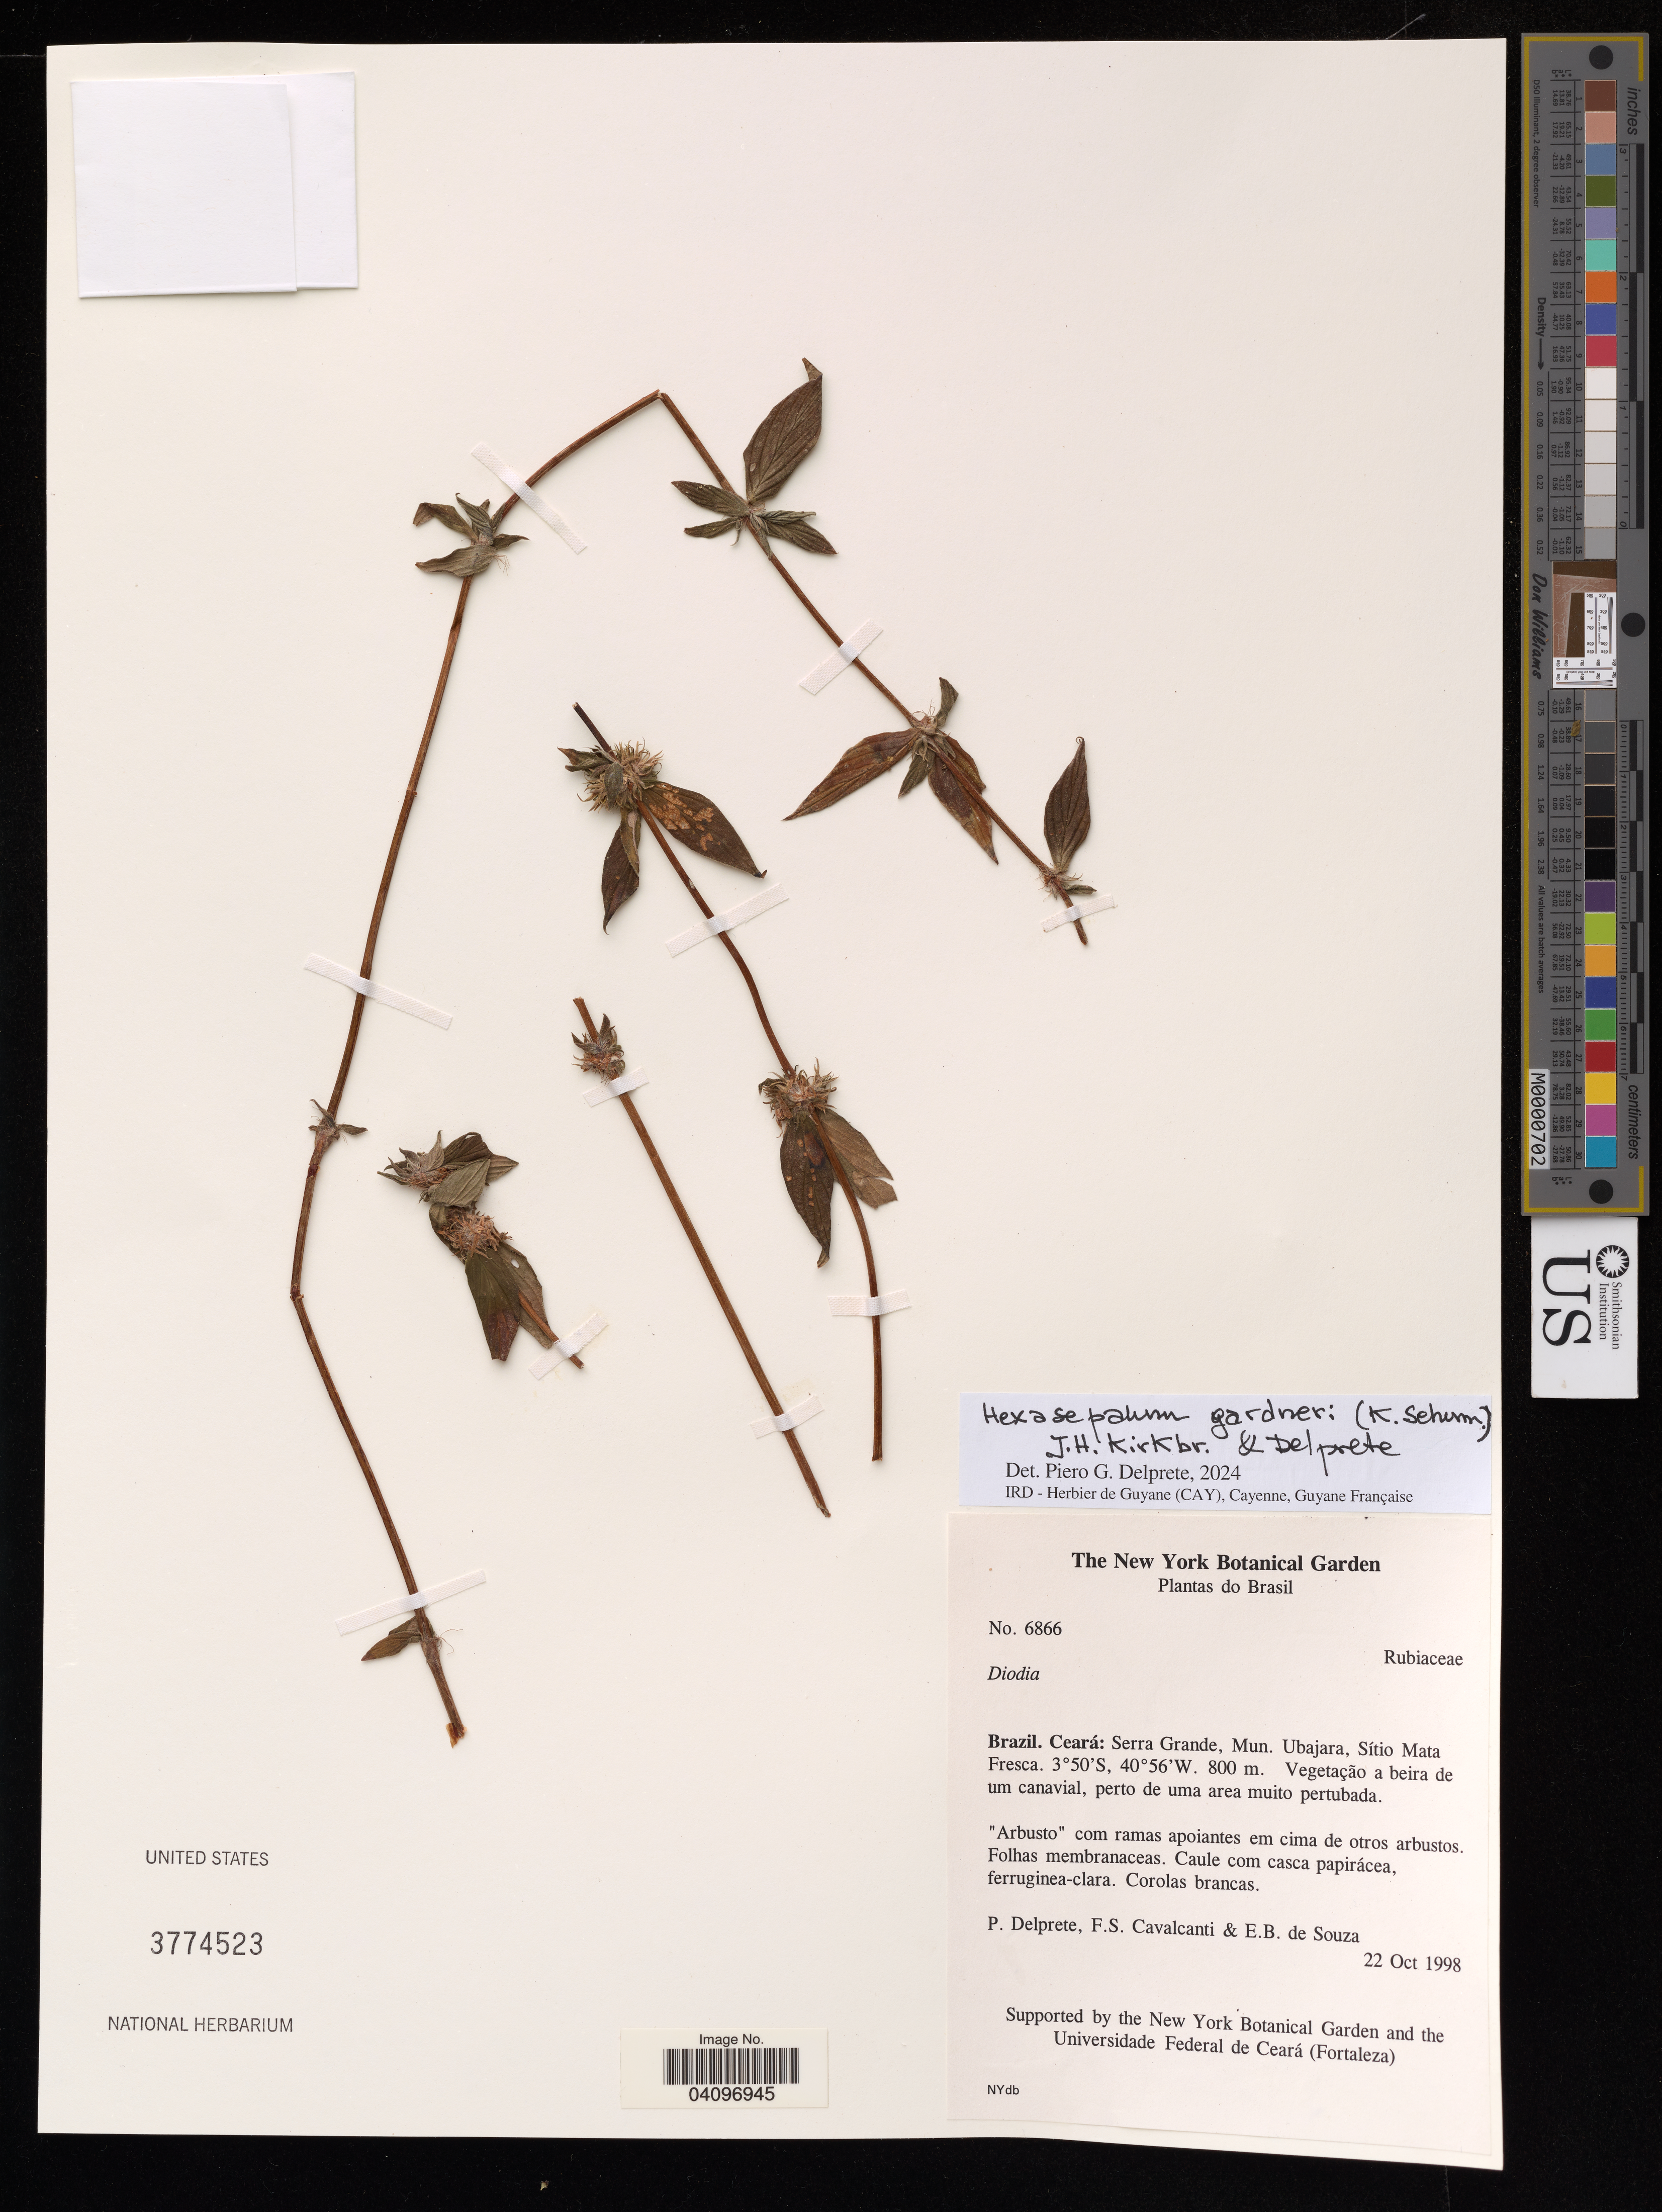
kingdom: Plantae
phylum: Tracheophyta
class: Magnoliopsida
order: Gentianales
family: Rubiaceae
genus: Hexasepalum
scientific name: Hexasepalum gardneri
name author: (K. Schum.) J.H. Kirkbr. & Delprete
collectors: P. G. Delprete, F. S. Cavalcanti & E. Souza de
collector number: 6866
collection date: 1998-10-22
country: Brazil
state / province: Ceará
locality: Serra Grande, Mun. Ubajara, Sítio Mata Fresca.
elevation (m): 800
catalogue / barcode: US 3774523